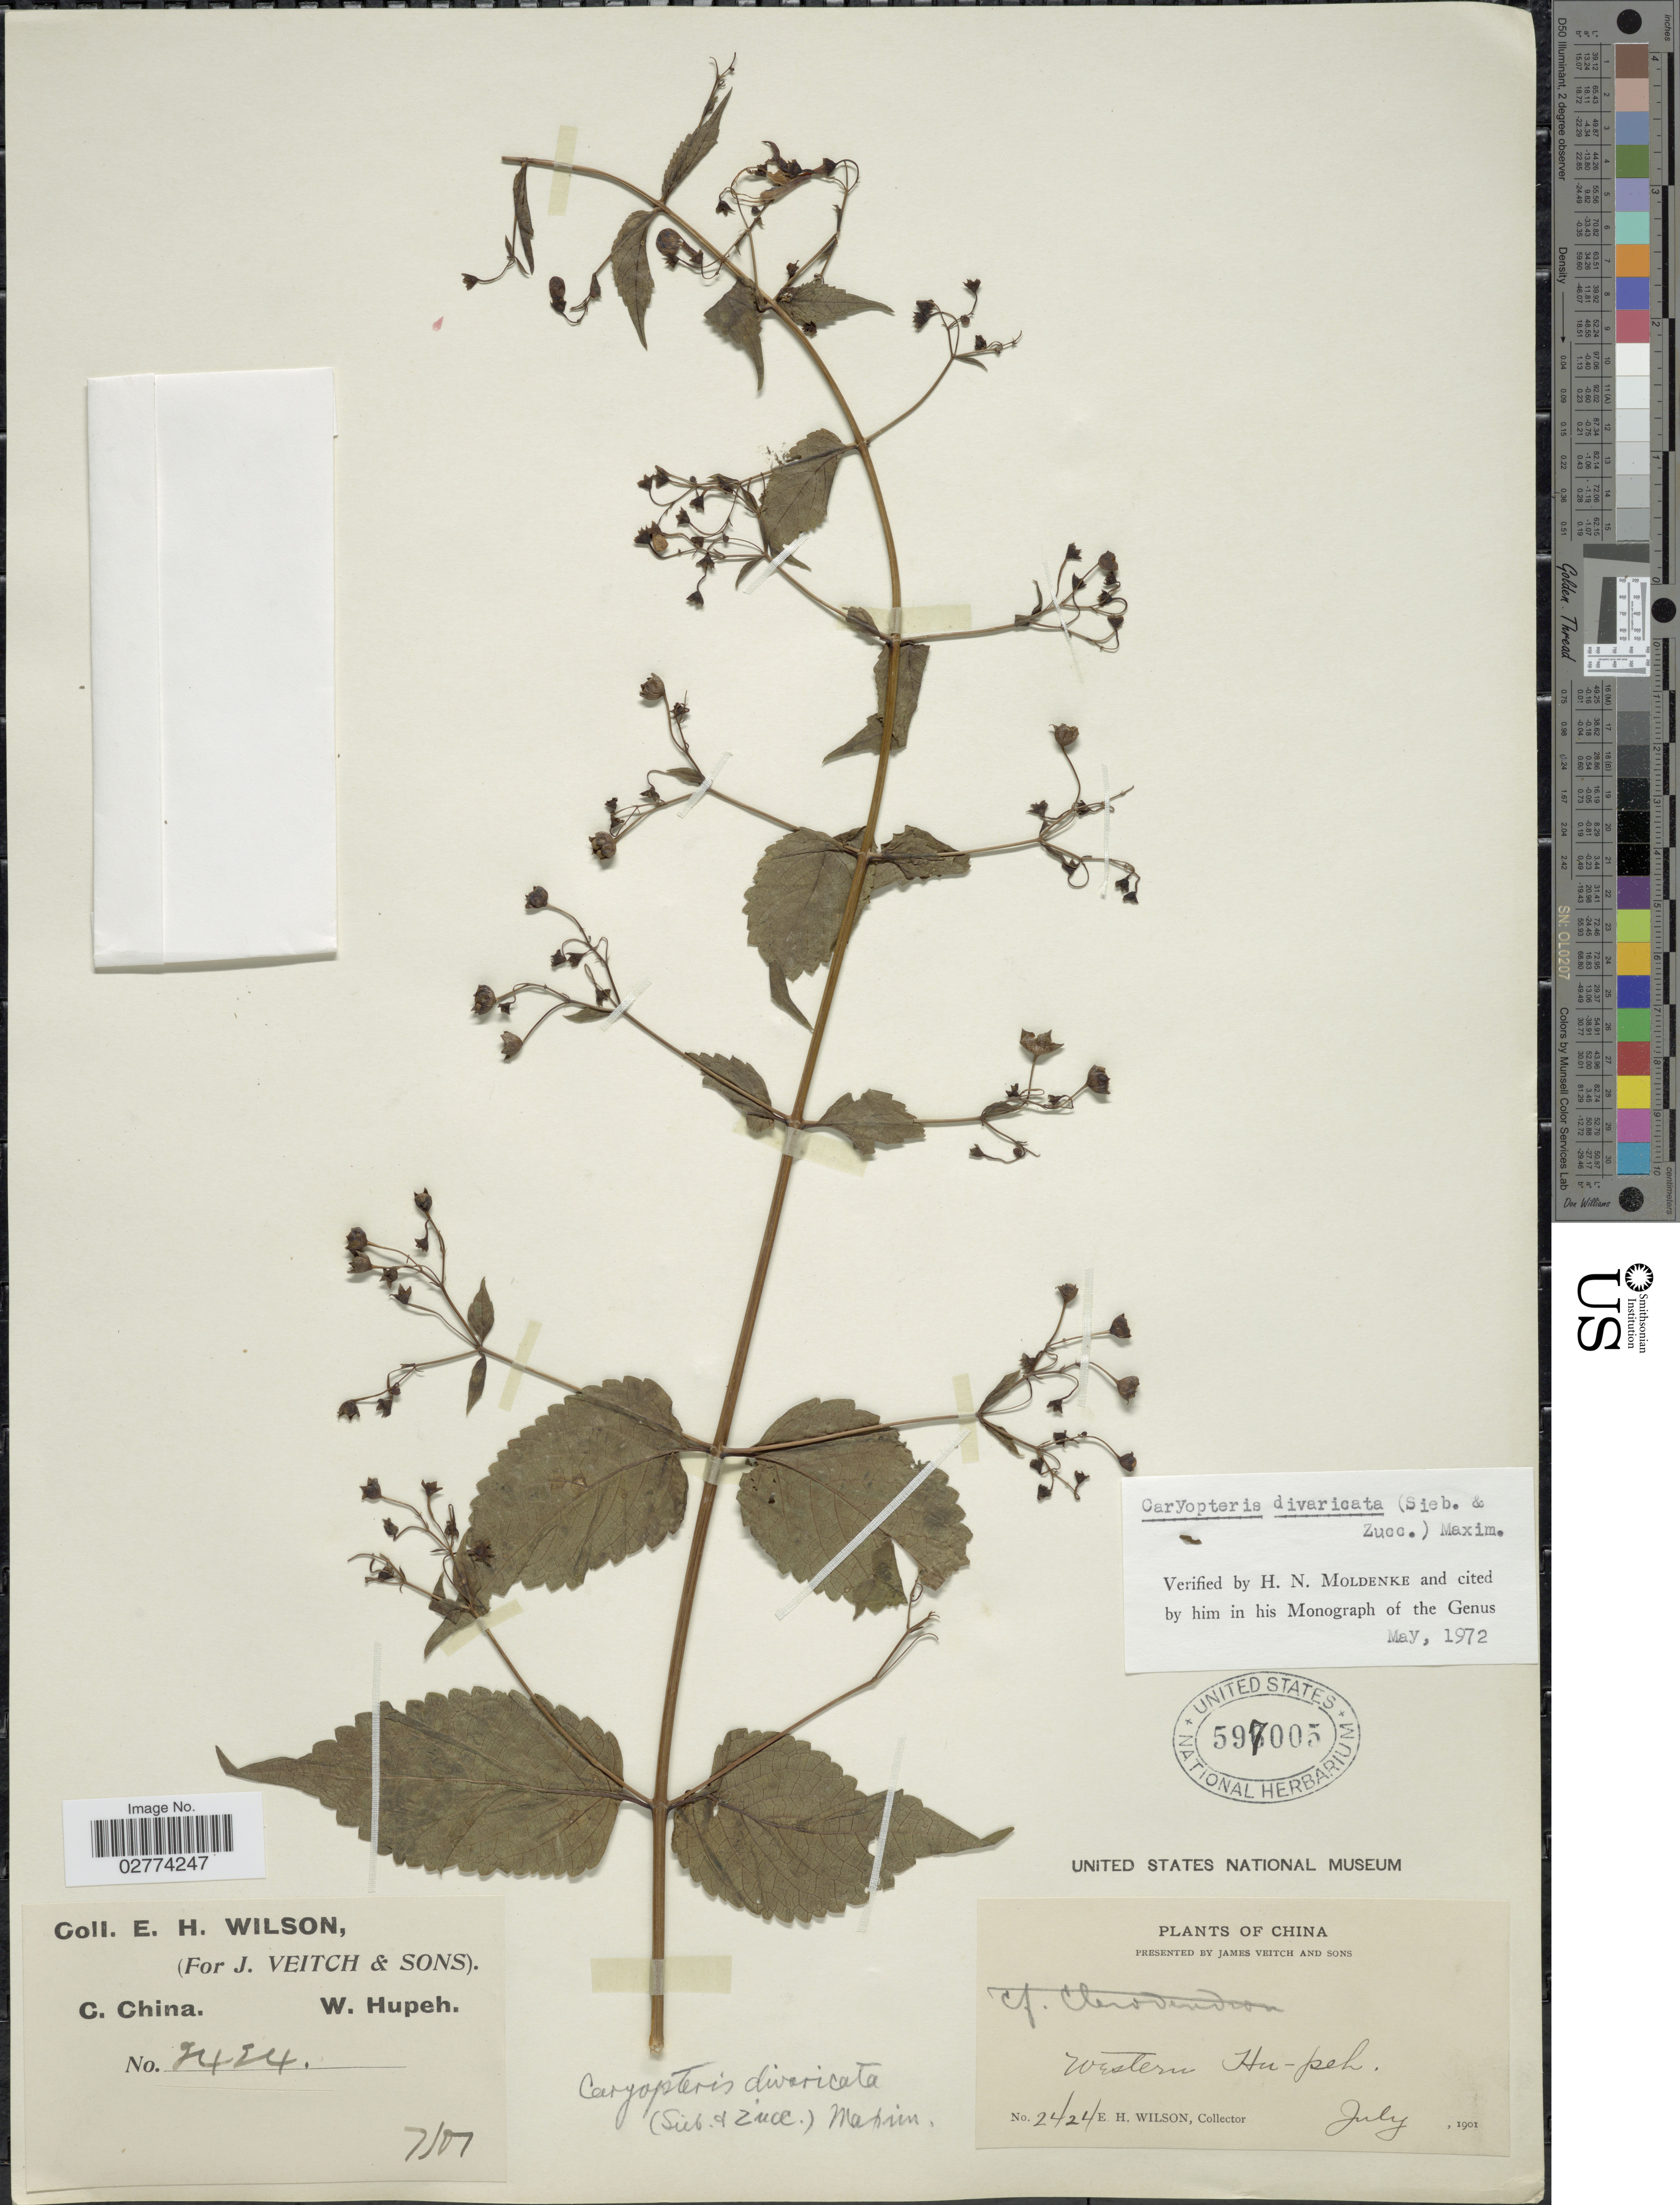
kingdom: Plantae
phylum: Tracheophyta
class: Magnoliopsida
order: Lamiales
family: Lamiaceae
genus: Caryopteris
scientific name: Caryopteris divaricata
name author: Maxim.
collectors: E. Wilson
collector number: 2424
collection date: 1901-07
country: China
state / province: Hubei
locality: C. China. Western Hu-peh.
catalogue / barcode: US 597005